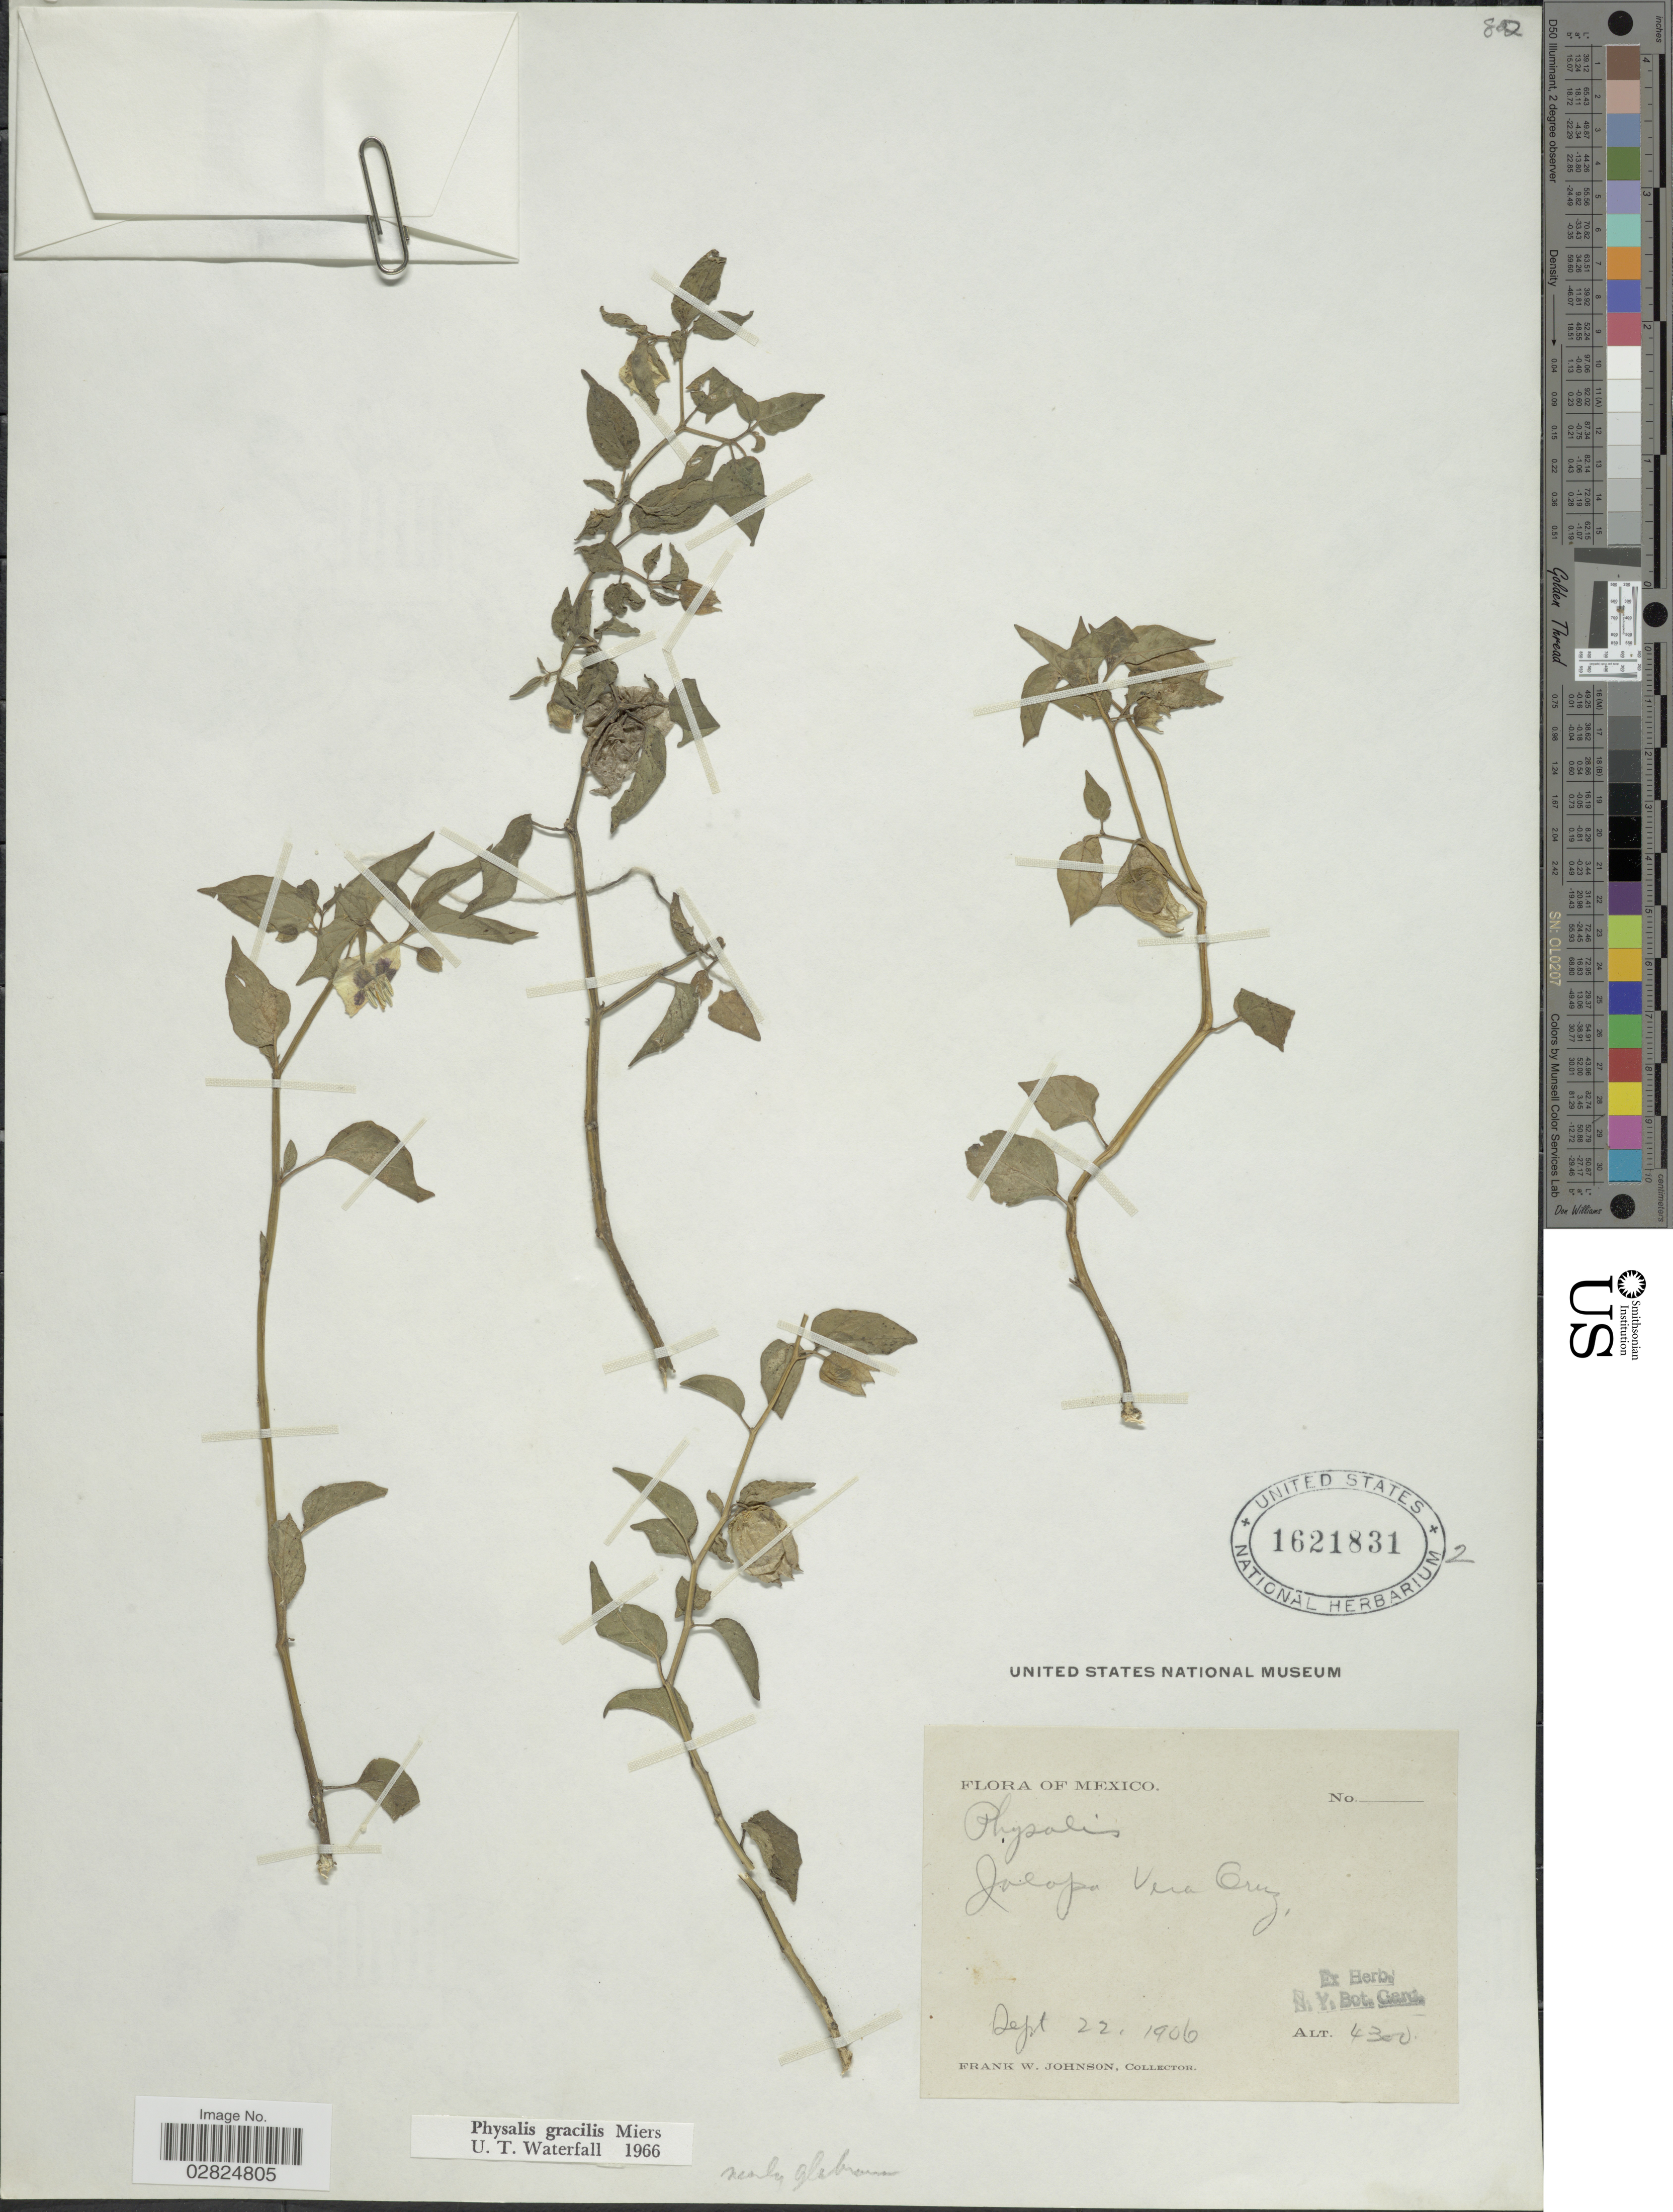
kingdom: Plantae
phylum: Tracheophyta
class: Magnoliopsida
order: Solanales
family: Solanaceae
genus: Physalis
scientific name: Physalis gracilis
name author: Miers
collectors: F. W. Johnson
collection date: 1906-09-22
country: Mexico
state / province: Veracruz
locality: Jalapa. Vera Cruz.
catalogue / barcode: US 1621831